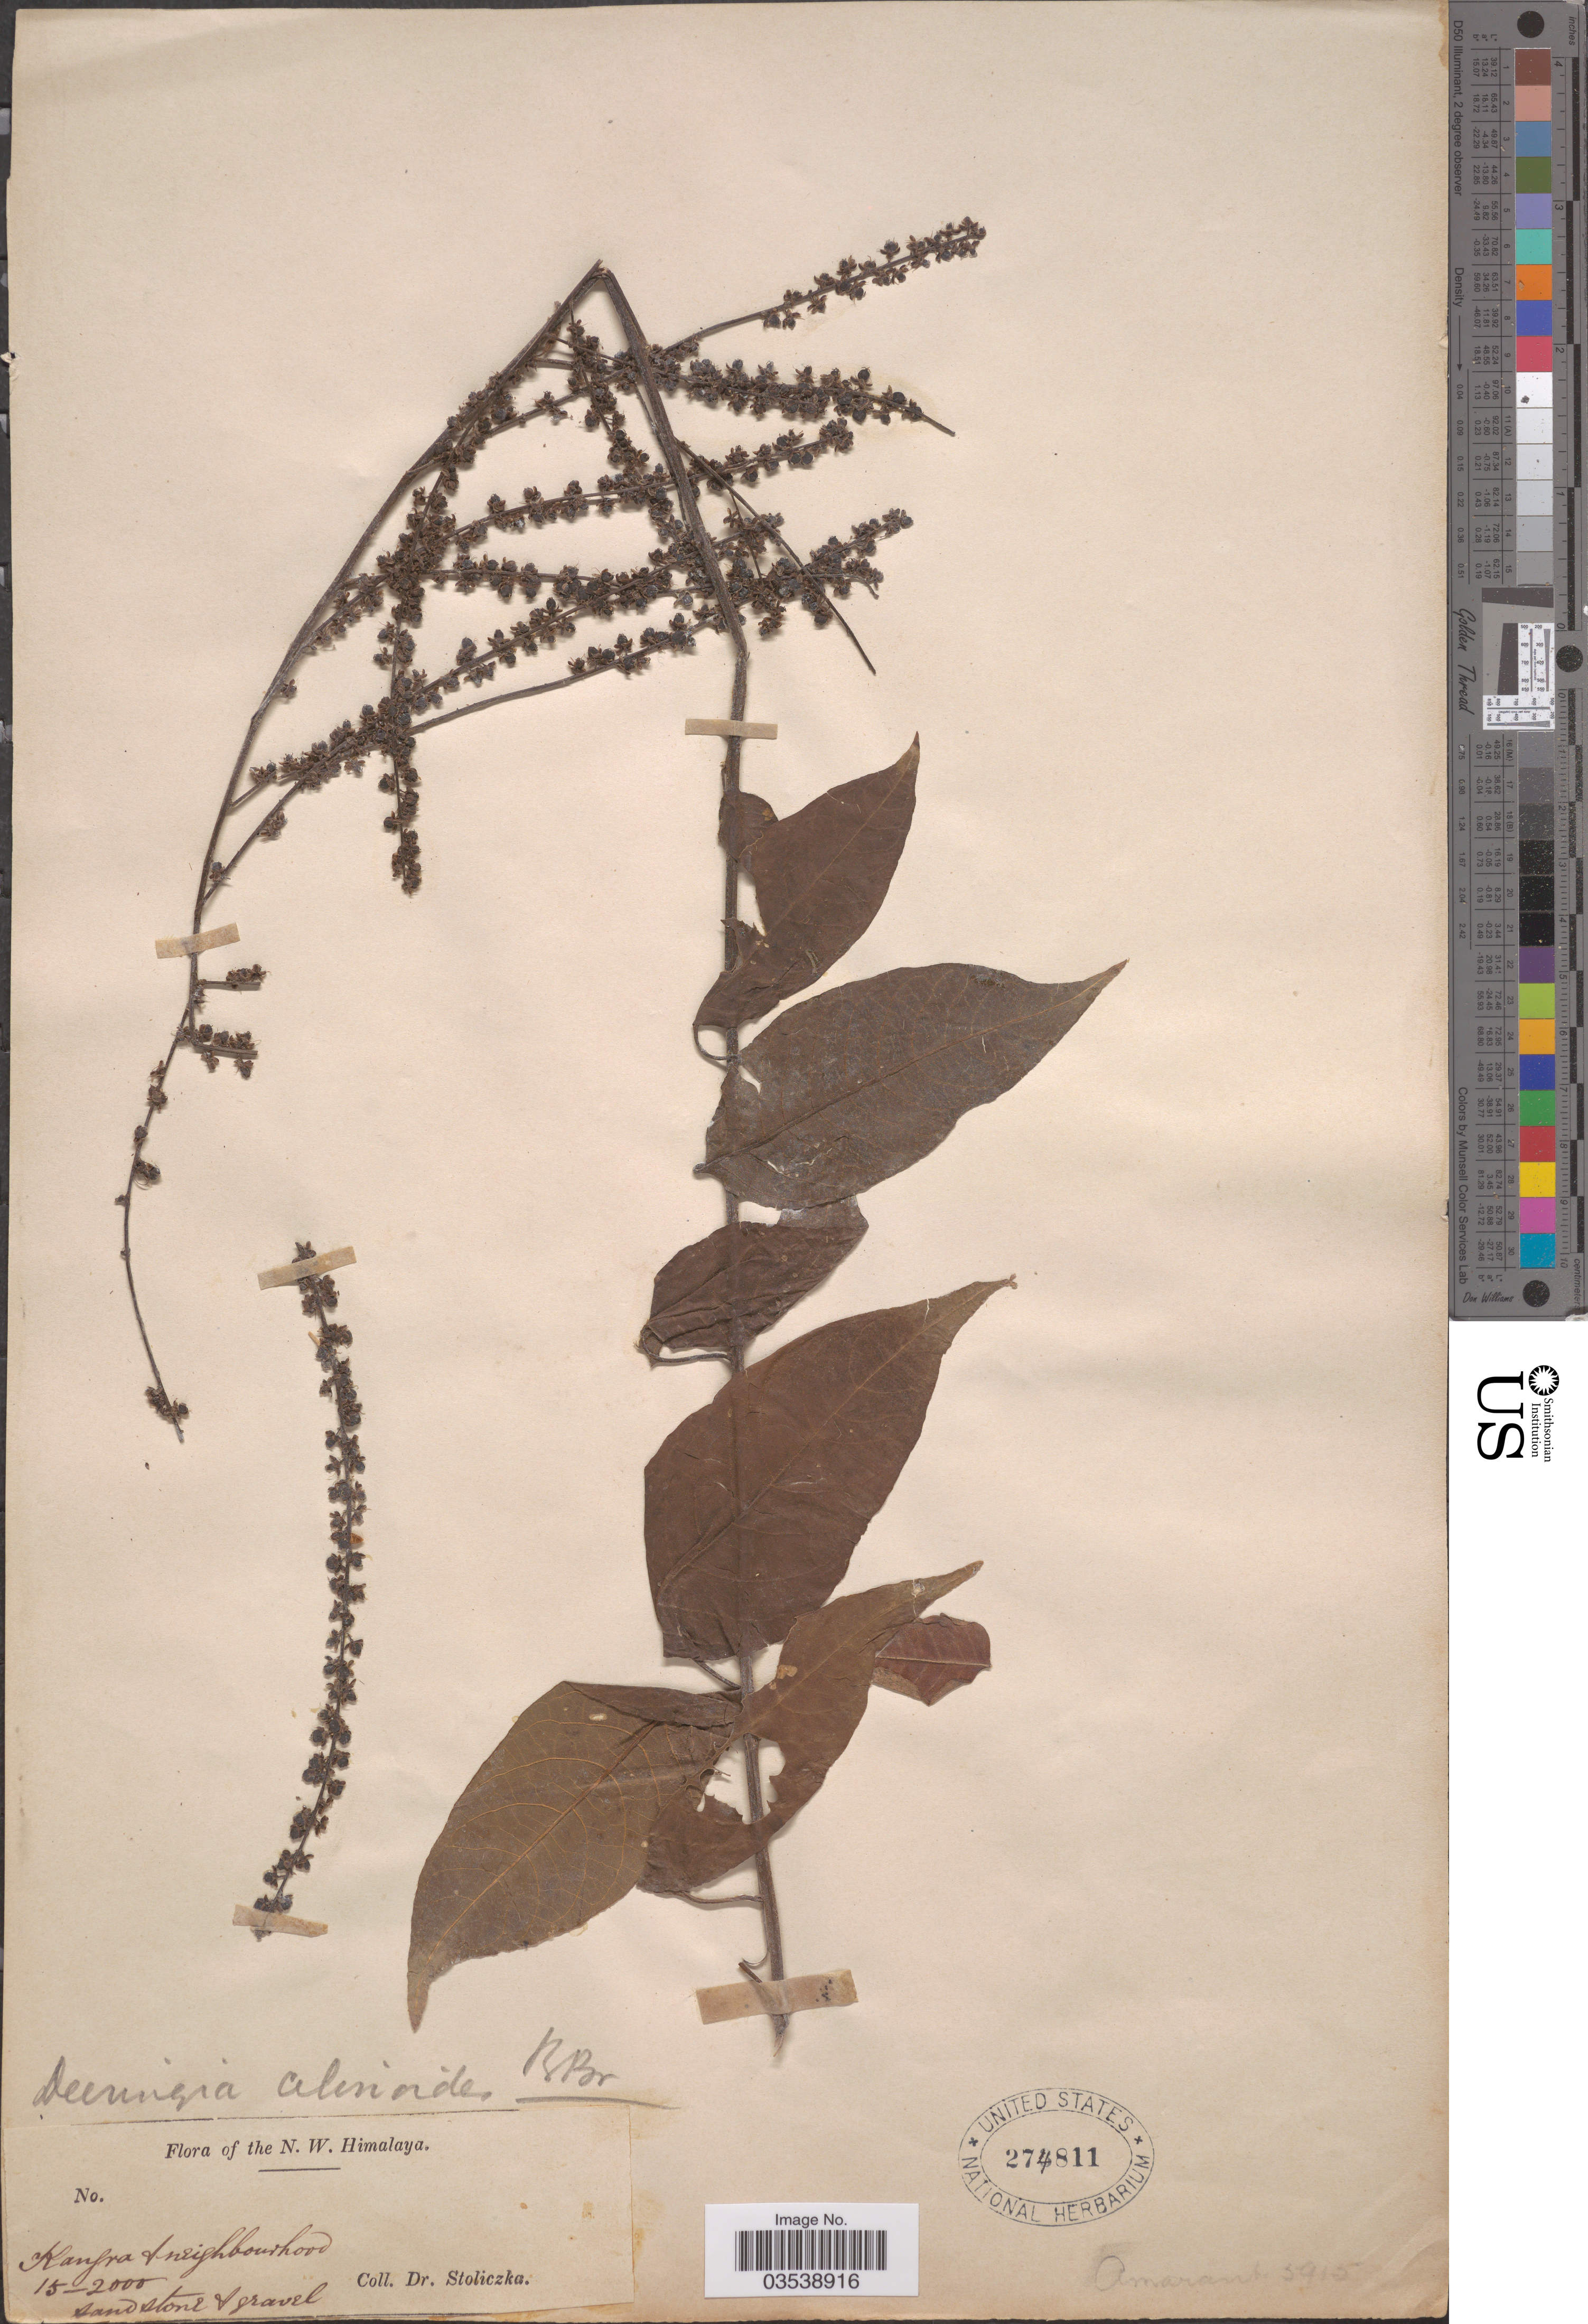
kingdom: Plantae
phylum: Tracheophyta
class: Magnoliopsida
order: Caryophyllales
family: Amaranthaceae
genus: Deeringia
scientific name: Deeringia amaranthoides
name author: (Lam.) Merr.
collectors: Stoliczka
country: India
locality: N. W. Himalaya. Kangra & neighbourhood.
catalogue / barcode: US 274811